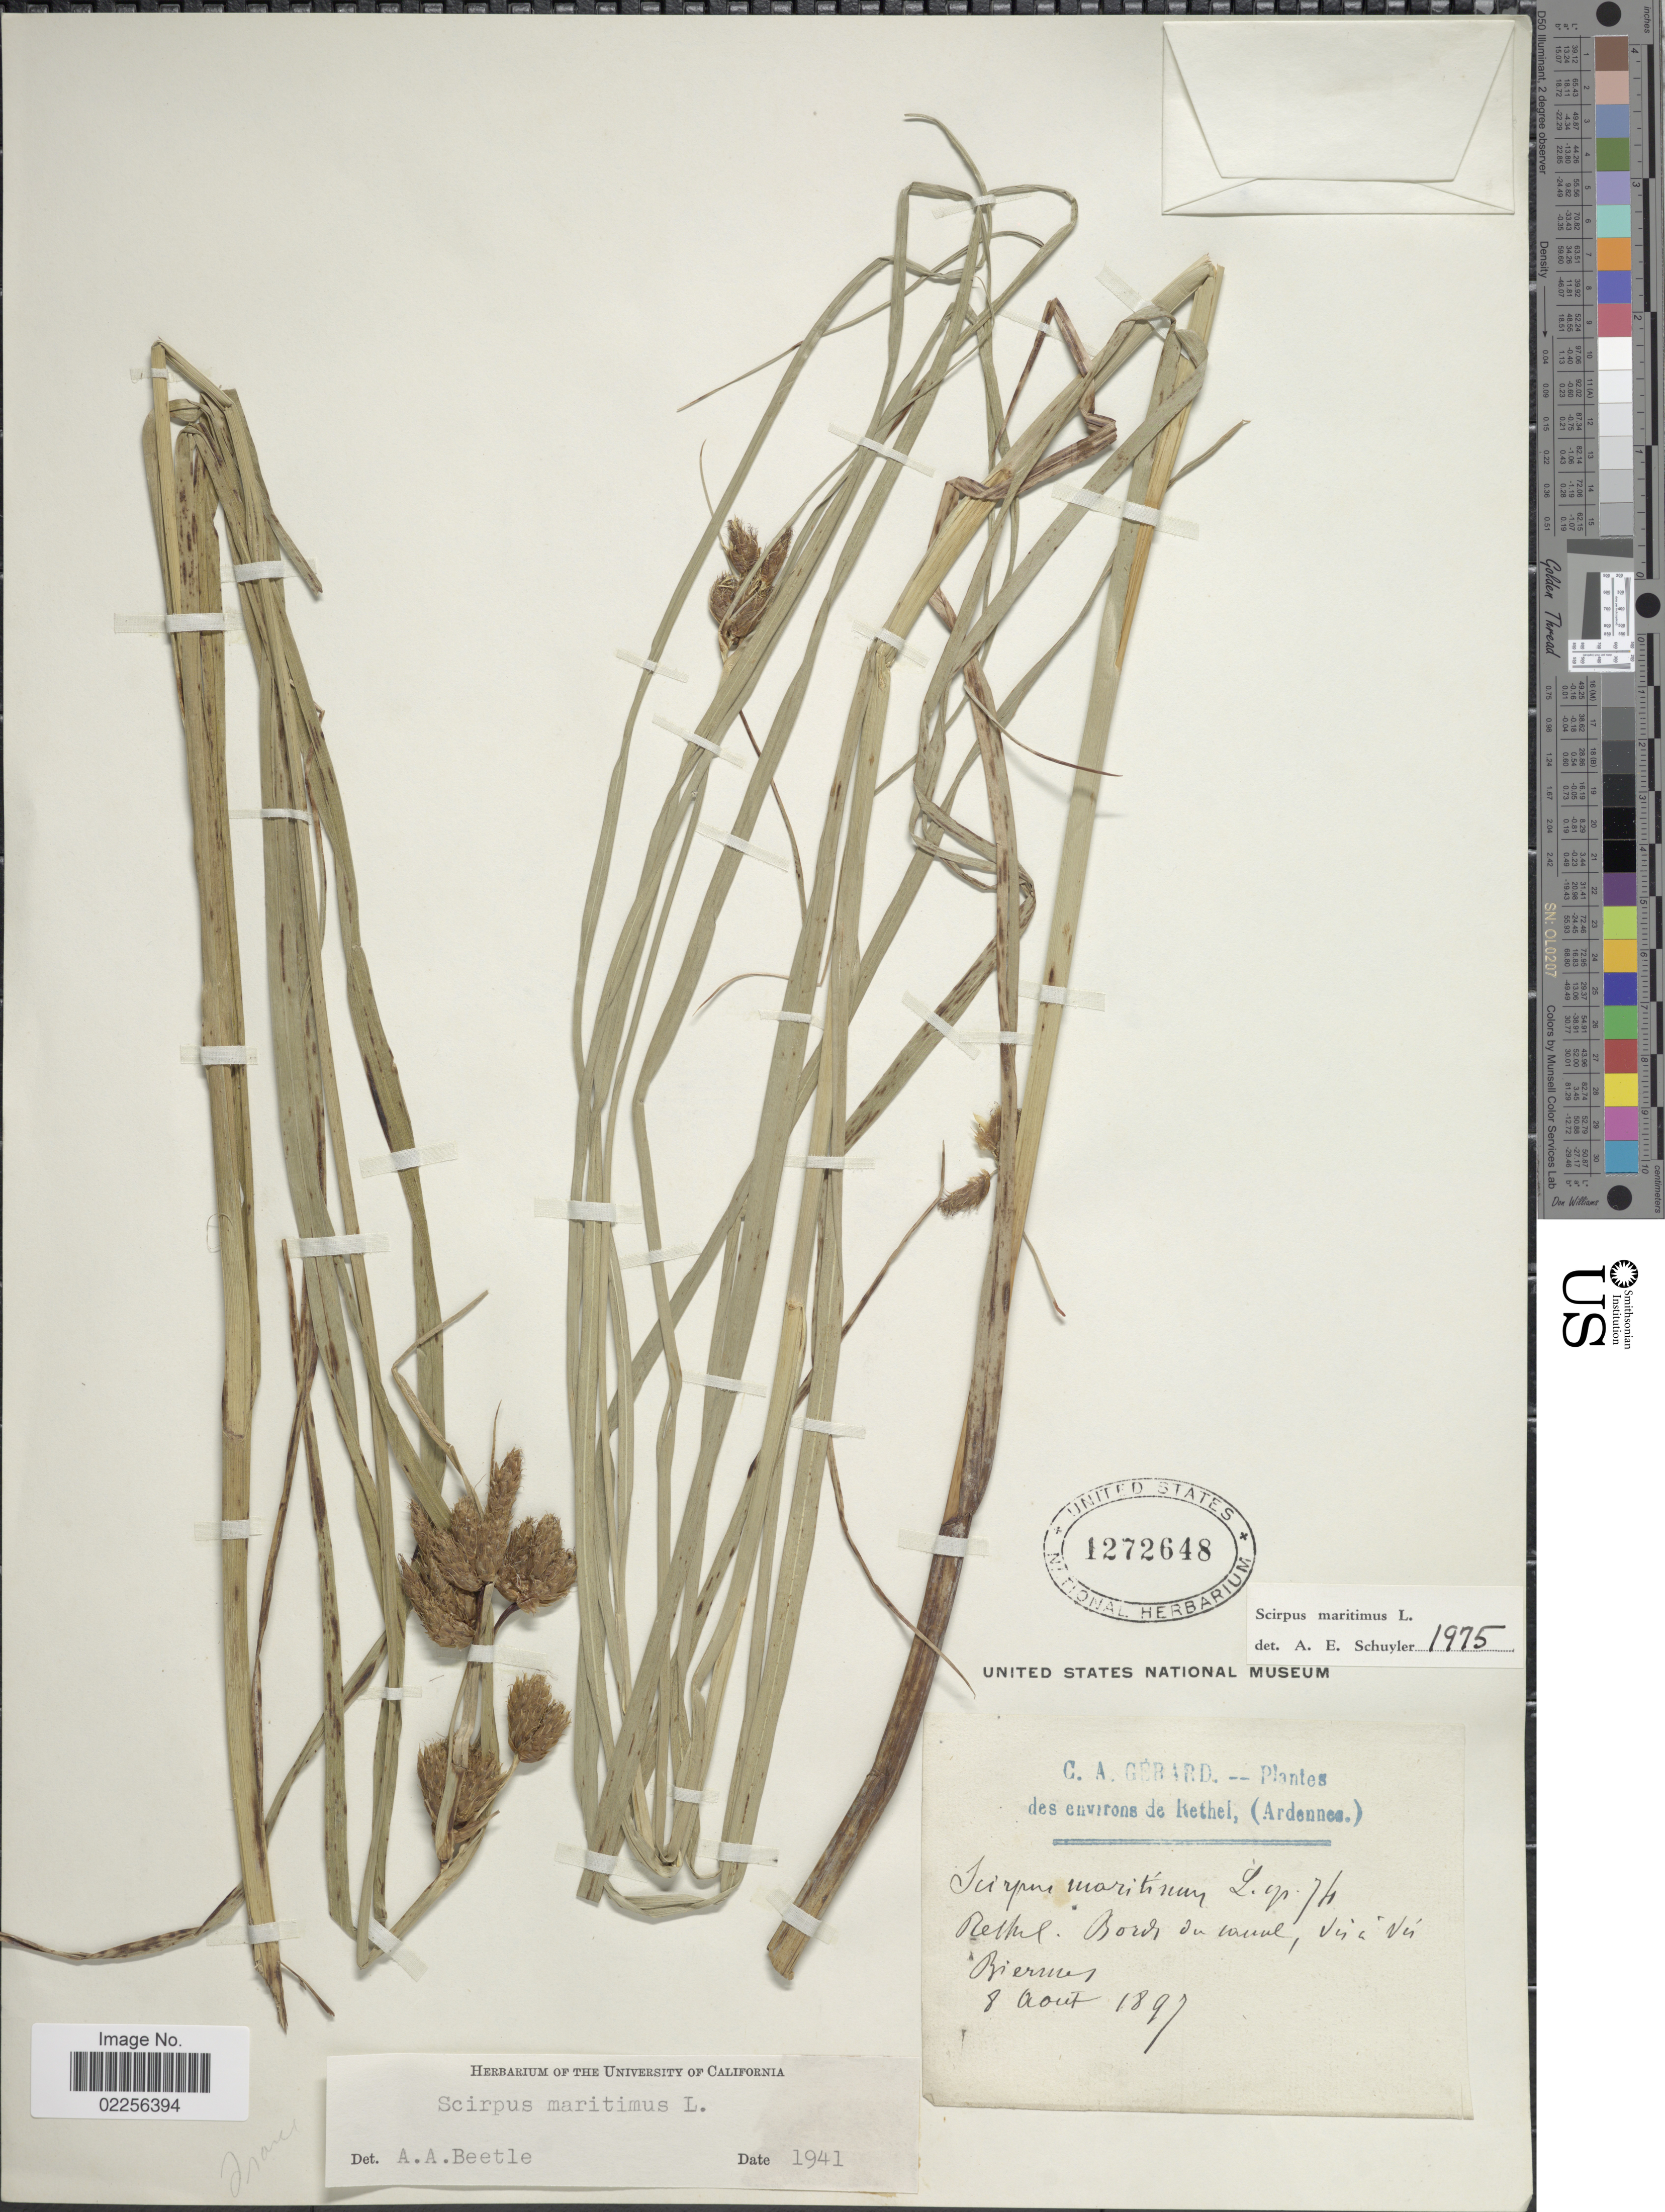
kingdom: Plantae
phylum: Tracheophyta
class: Liliopsida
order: Poales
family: Cyperaceae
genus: Bolboschoenus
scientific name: Bolboschoenus maritimus subsp. maritimus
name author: (L.) Palla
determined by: Strong, Mark T., (BOT), Smithsonian Institution - National Museum of Natural History (UNITED STATES)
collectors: C. Gerard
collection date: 1897-08-08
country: France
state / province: Grand Est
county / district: Ardennes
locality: Environs de Rethel (Ardennes)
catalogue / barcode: US 1272648